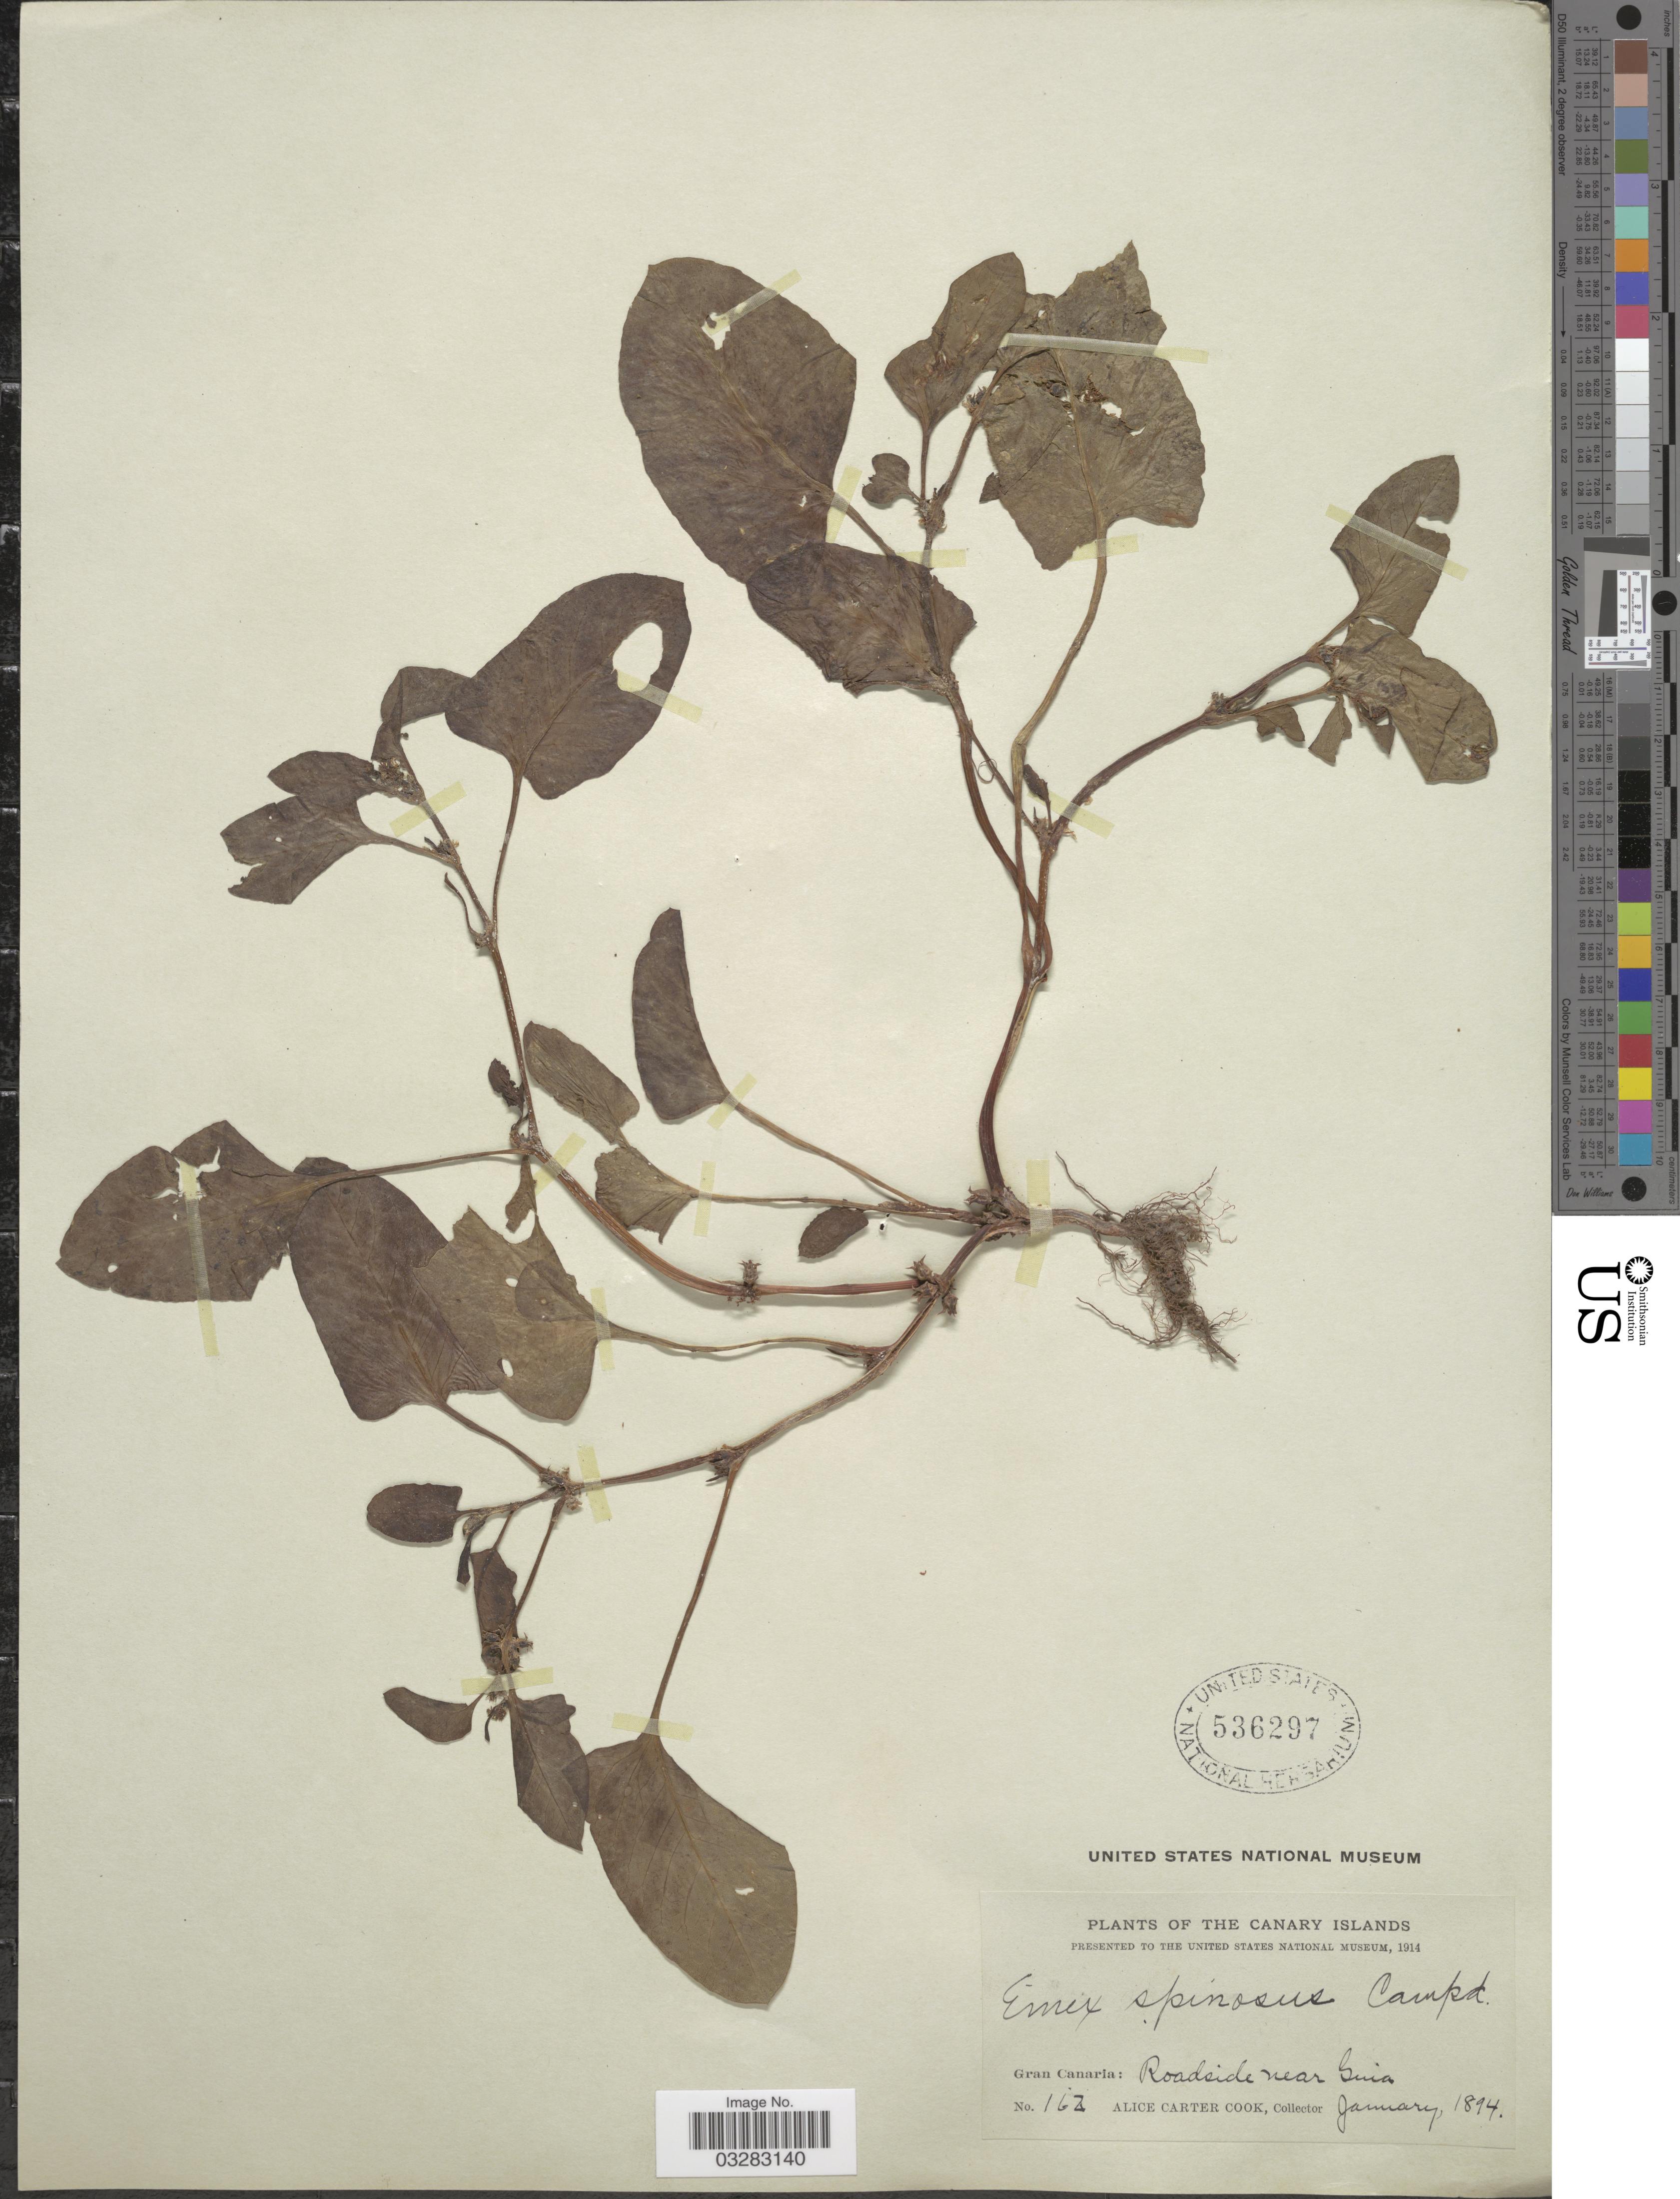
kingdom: Plantae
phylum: Tracheophyta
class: Magnoliopsida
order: Caryophyllales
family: Polygonaceae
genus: Rumex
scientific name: Rumex spinosus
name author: L.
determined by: Strong, Mark T., (BOT), Smithsonian Institution - National Museum of Natural History (UNITED STATES)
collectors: Alice C. Cook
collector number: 162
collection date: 1894-01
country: Spain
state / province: Canarias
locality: The Canary Islands. Gran Canaria: Roadside near Guia.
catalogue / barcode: US 536297